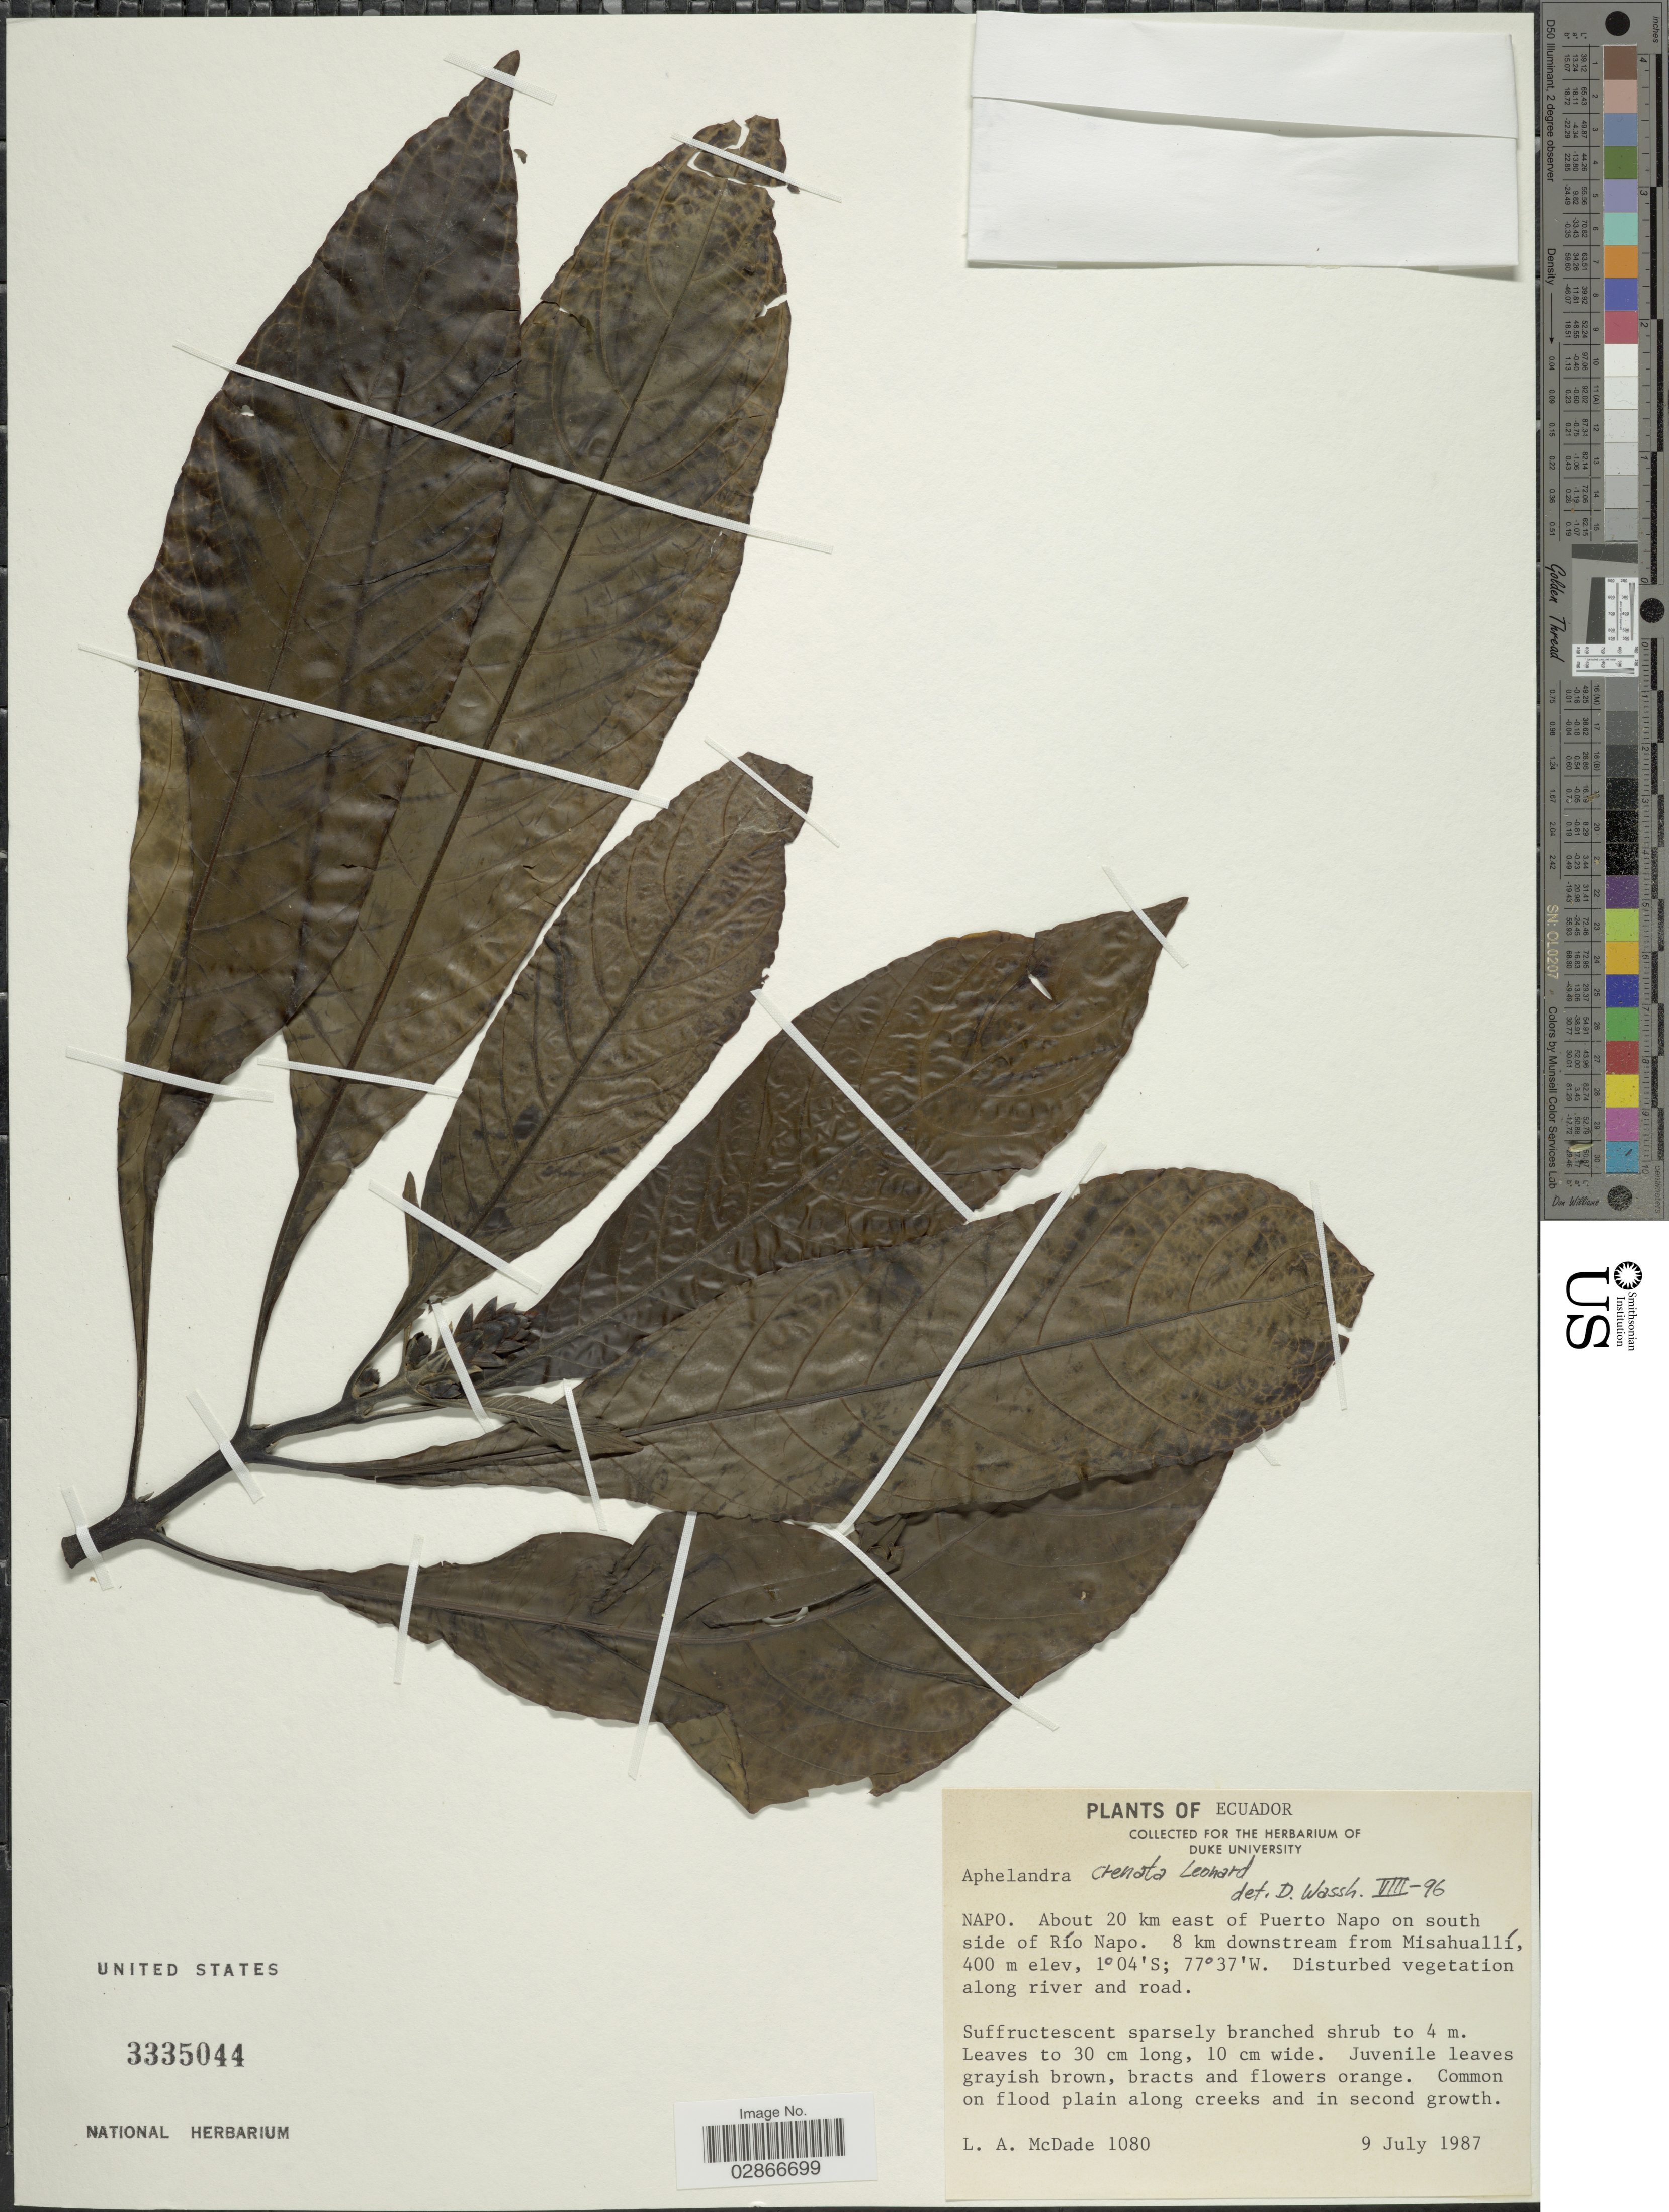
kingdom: Plantae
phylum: Tracheophyta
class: Magnoliopsida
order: Lamiales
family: Acanthaceae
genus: Aphelandra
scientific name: Aphelandra crenata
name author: Leonard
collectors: L. McDade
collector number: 1080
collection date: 1987-07-09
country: Ecuador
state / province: Napo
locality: About 20 km east of Puerto Napo on south side of Río Napo. 8 km downstream from Misahuallí.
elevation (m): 400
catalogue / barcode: US 3335044